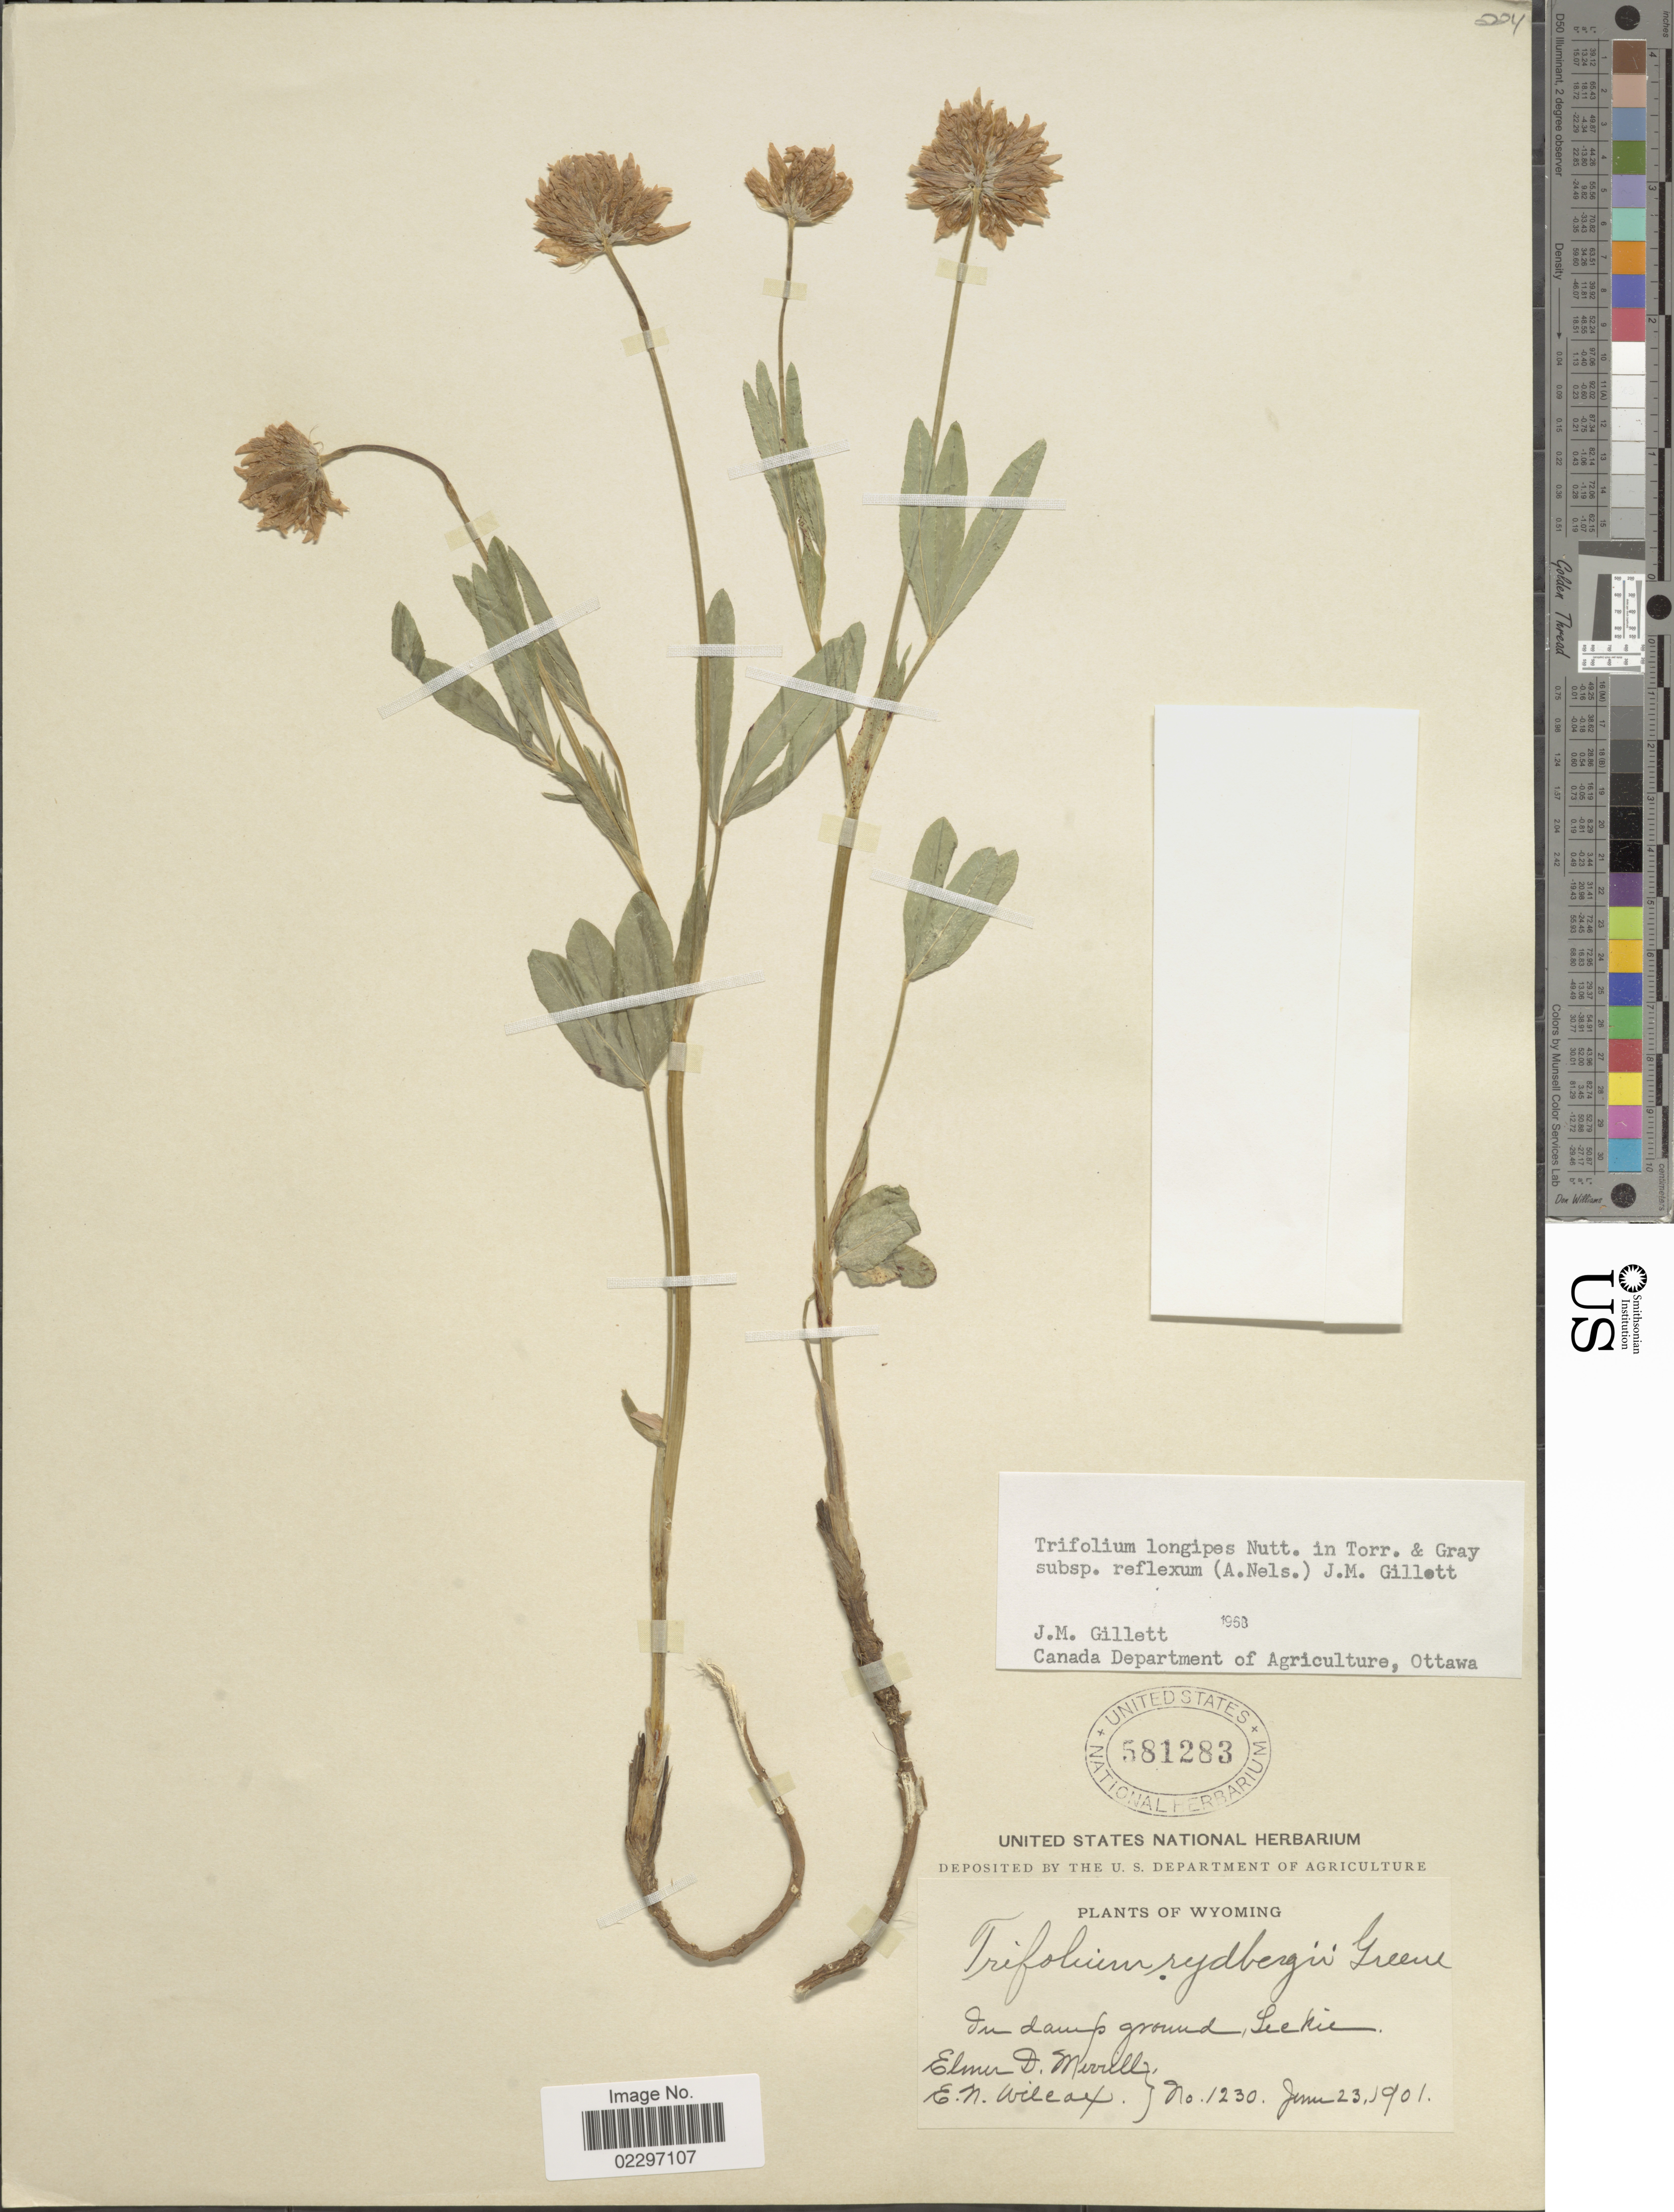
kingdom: Plantae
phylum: Tracheophyta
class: Magnoliopsida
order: Fabales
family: Fabaceae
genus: Trifolium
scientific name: Trifolium longipes subsp. reflexum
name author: (A. Nelson) J.M. Gillet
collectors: E. D. Merrill & E. Wilcox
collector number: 1230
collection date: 1901-06-23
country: United States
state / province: Wyoming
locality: In damp ground, Leckie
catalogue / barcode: US 581283